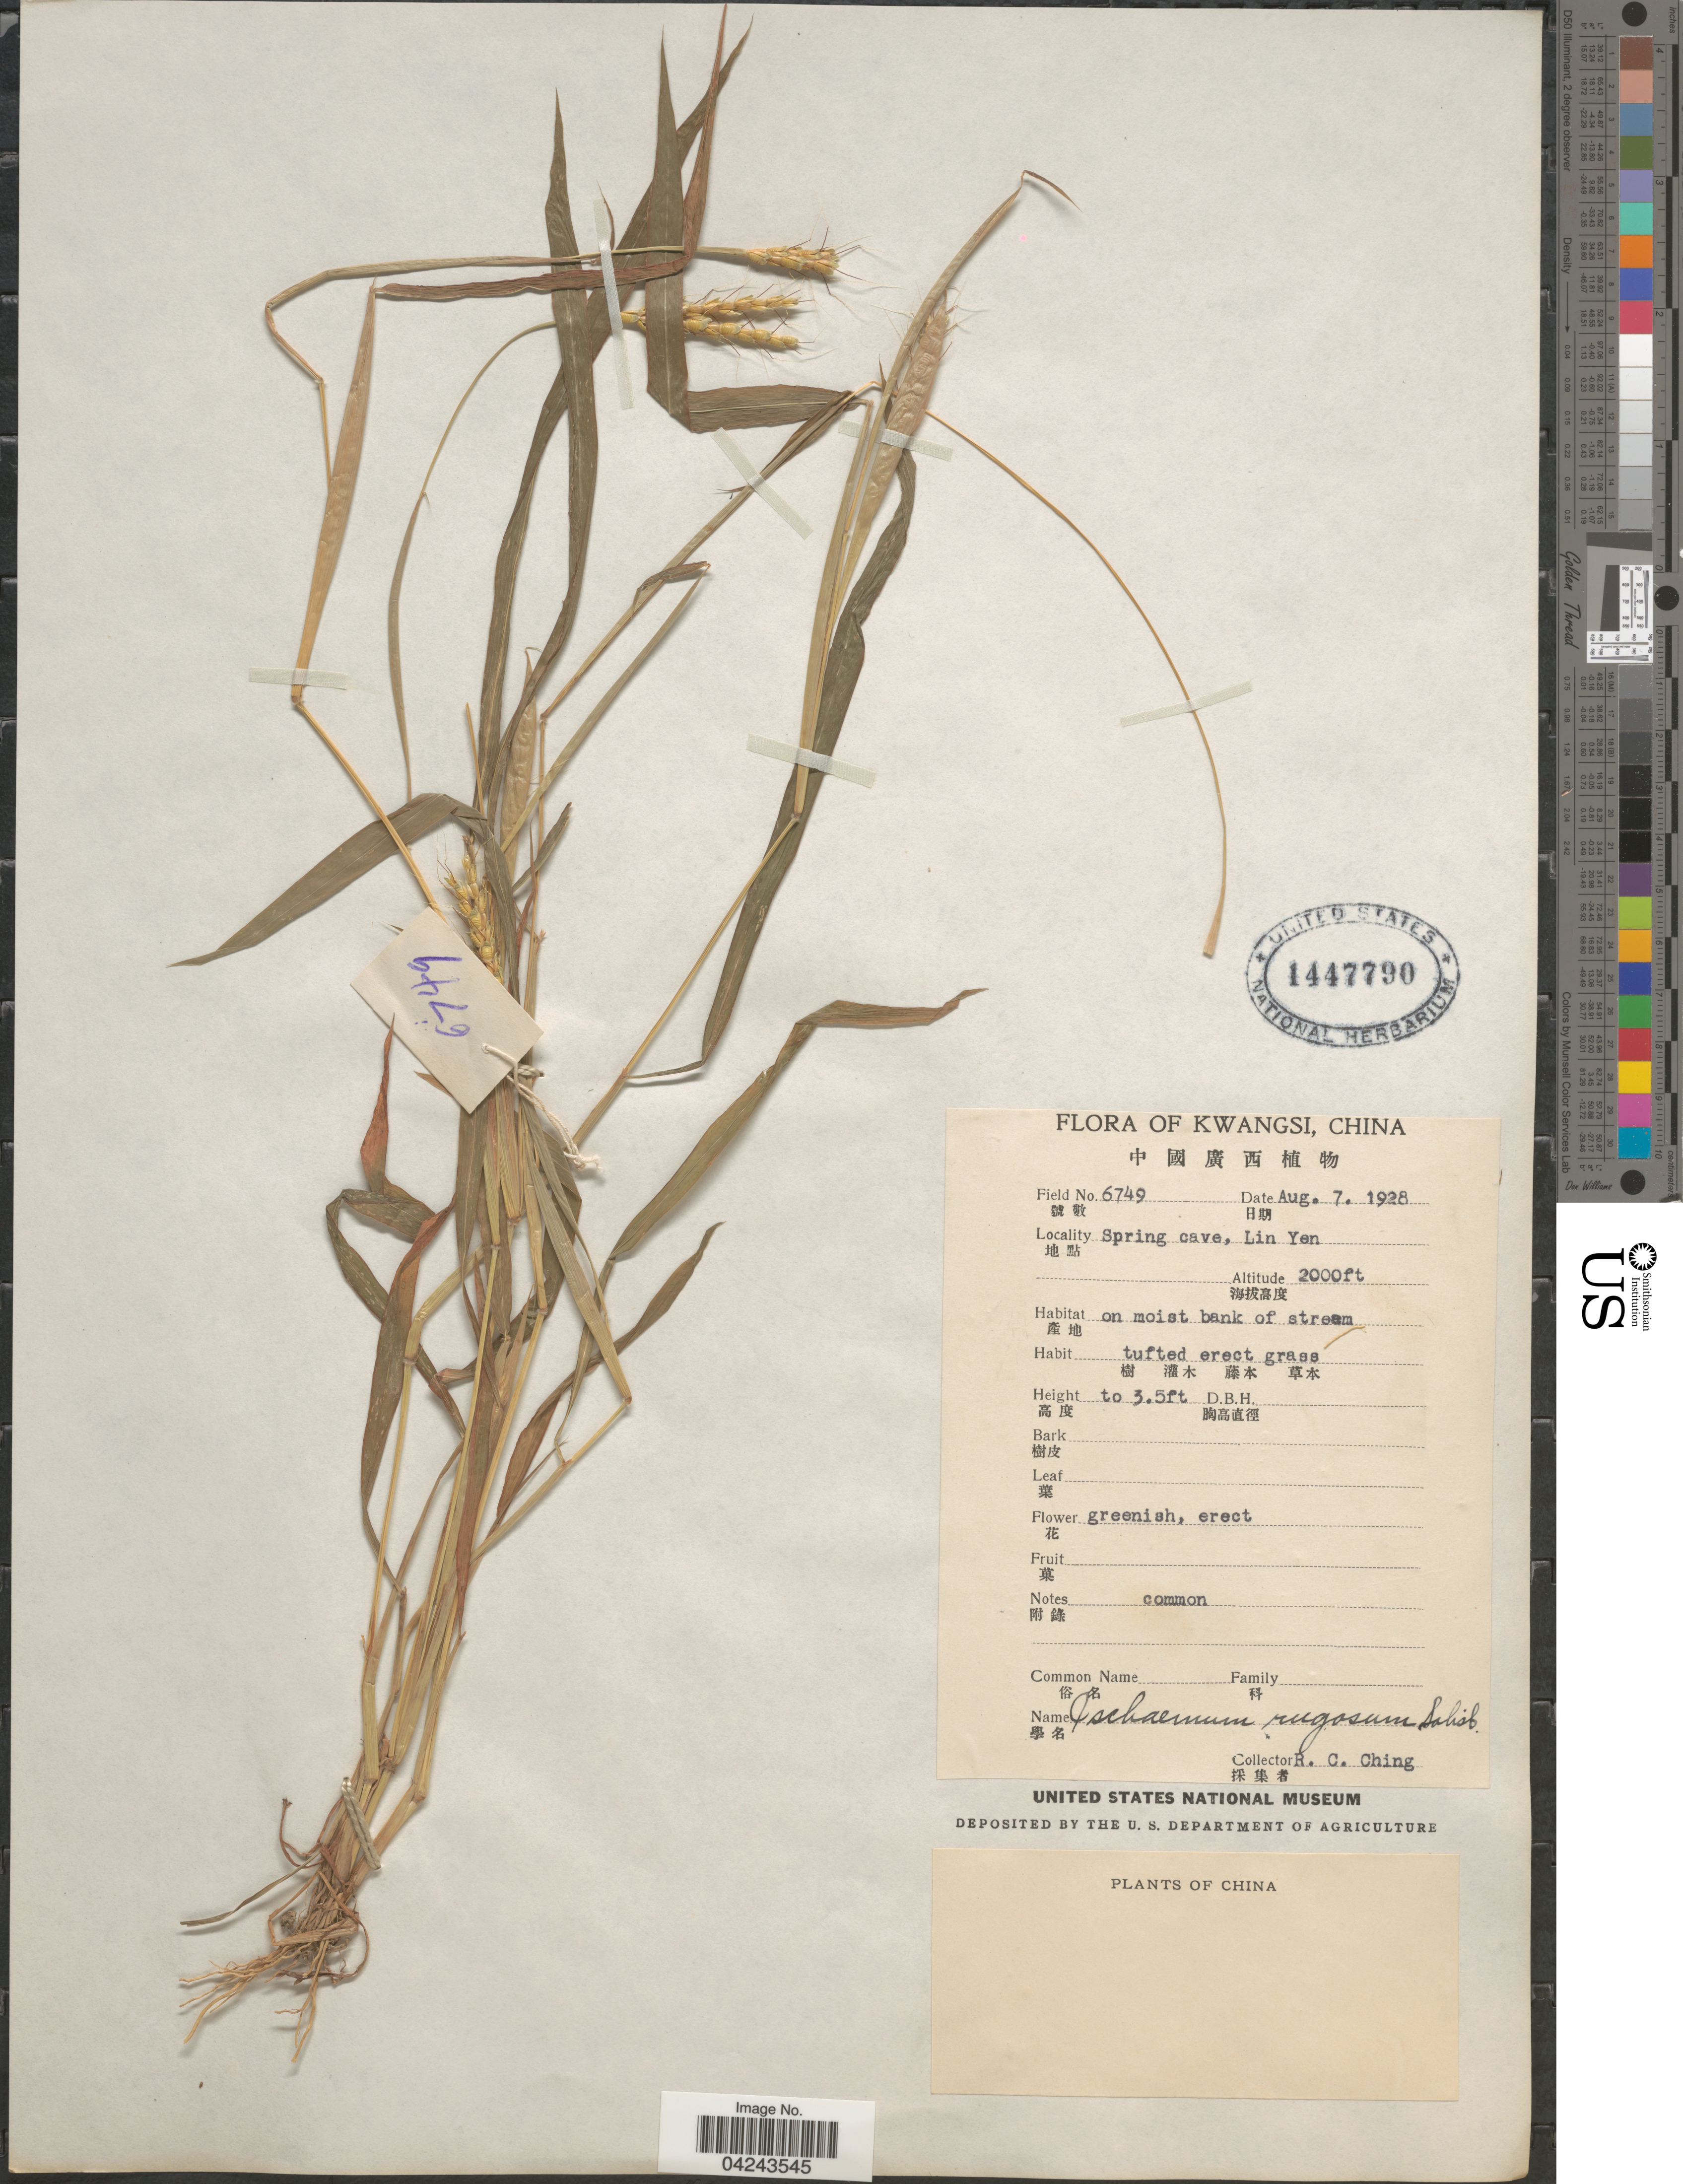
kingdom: Plantae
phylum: Tracheophyta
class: Liliopsida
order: Poales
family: Poaceae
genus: Ischaemum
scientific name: Ischaemum rugosum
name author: Salisb.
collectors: R. C. Ching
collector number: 6749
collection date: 1928-08-07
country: China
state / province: Guangxi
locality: Kwangsi. Spring cave, Lin Yen.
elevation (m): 610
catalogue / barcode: US 1447790